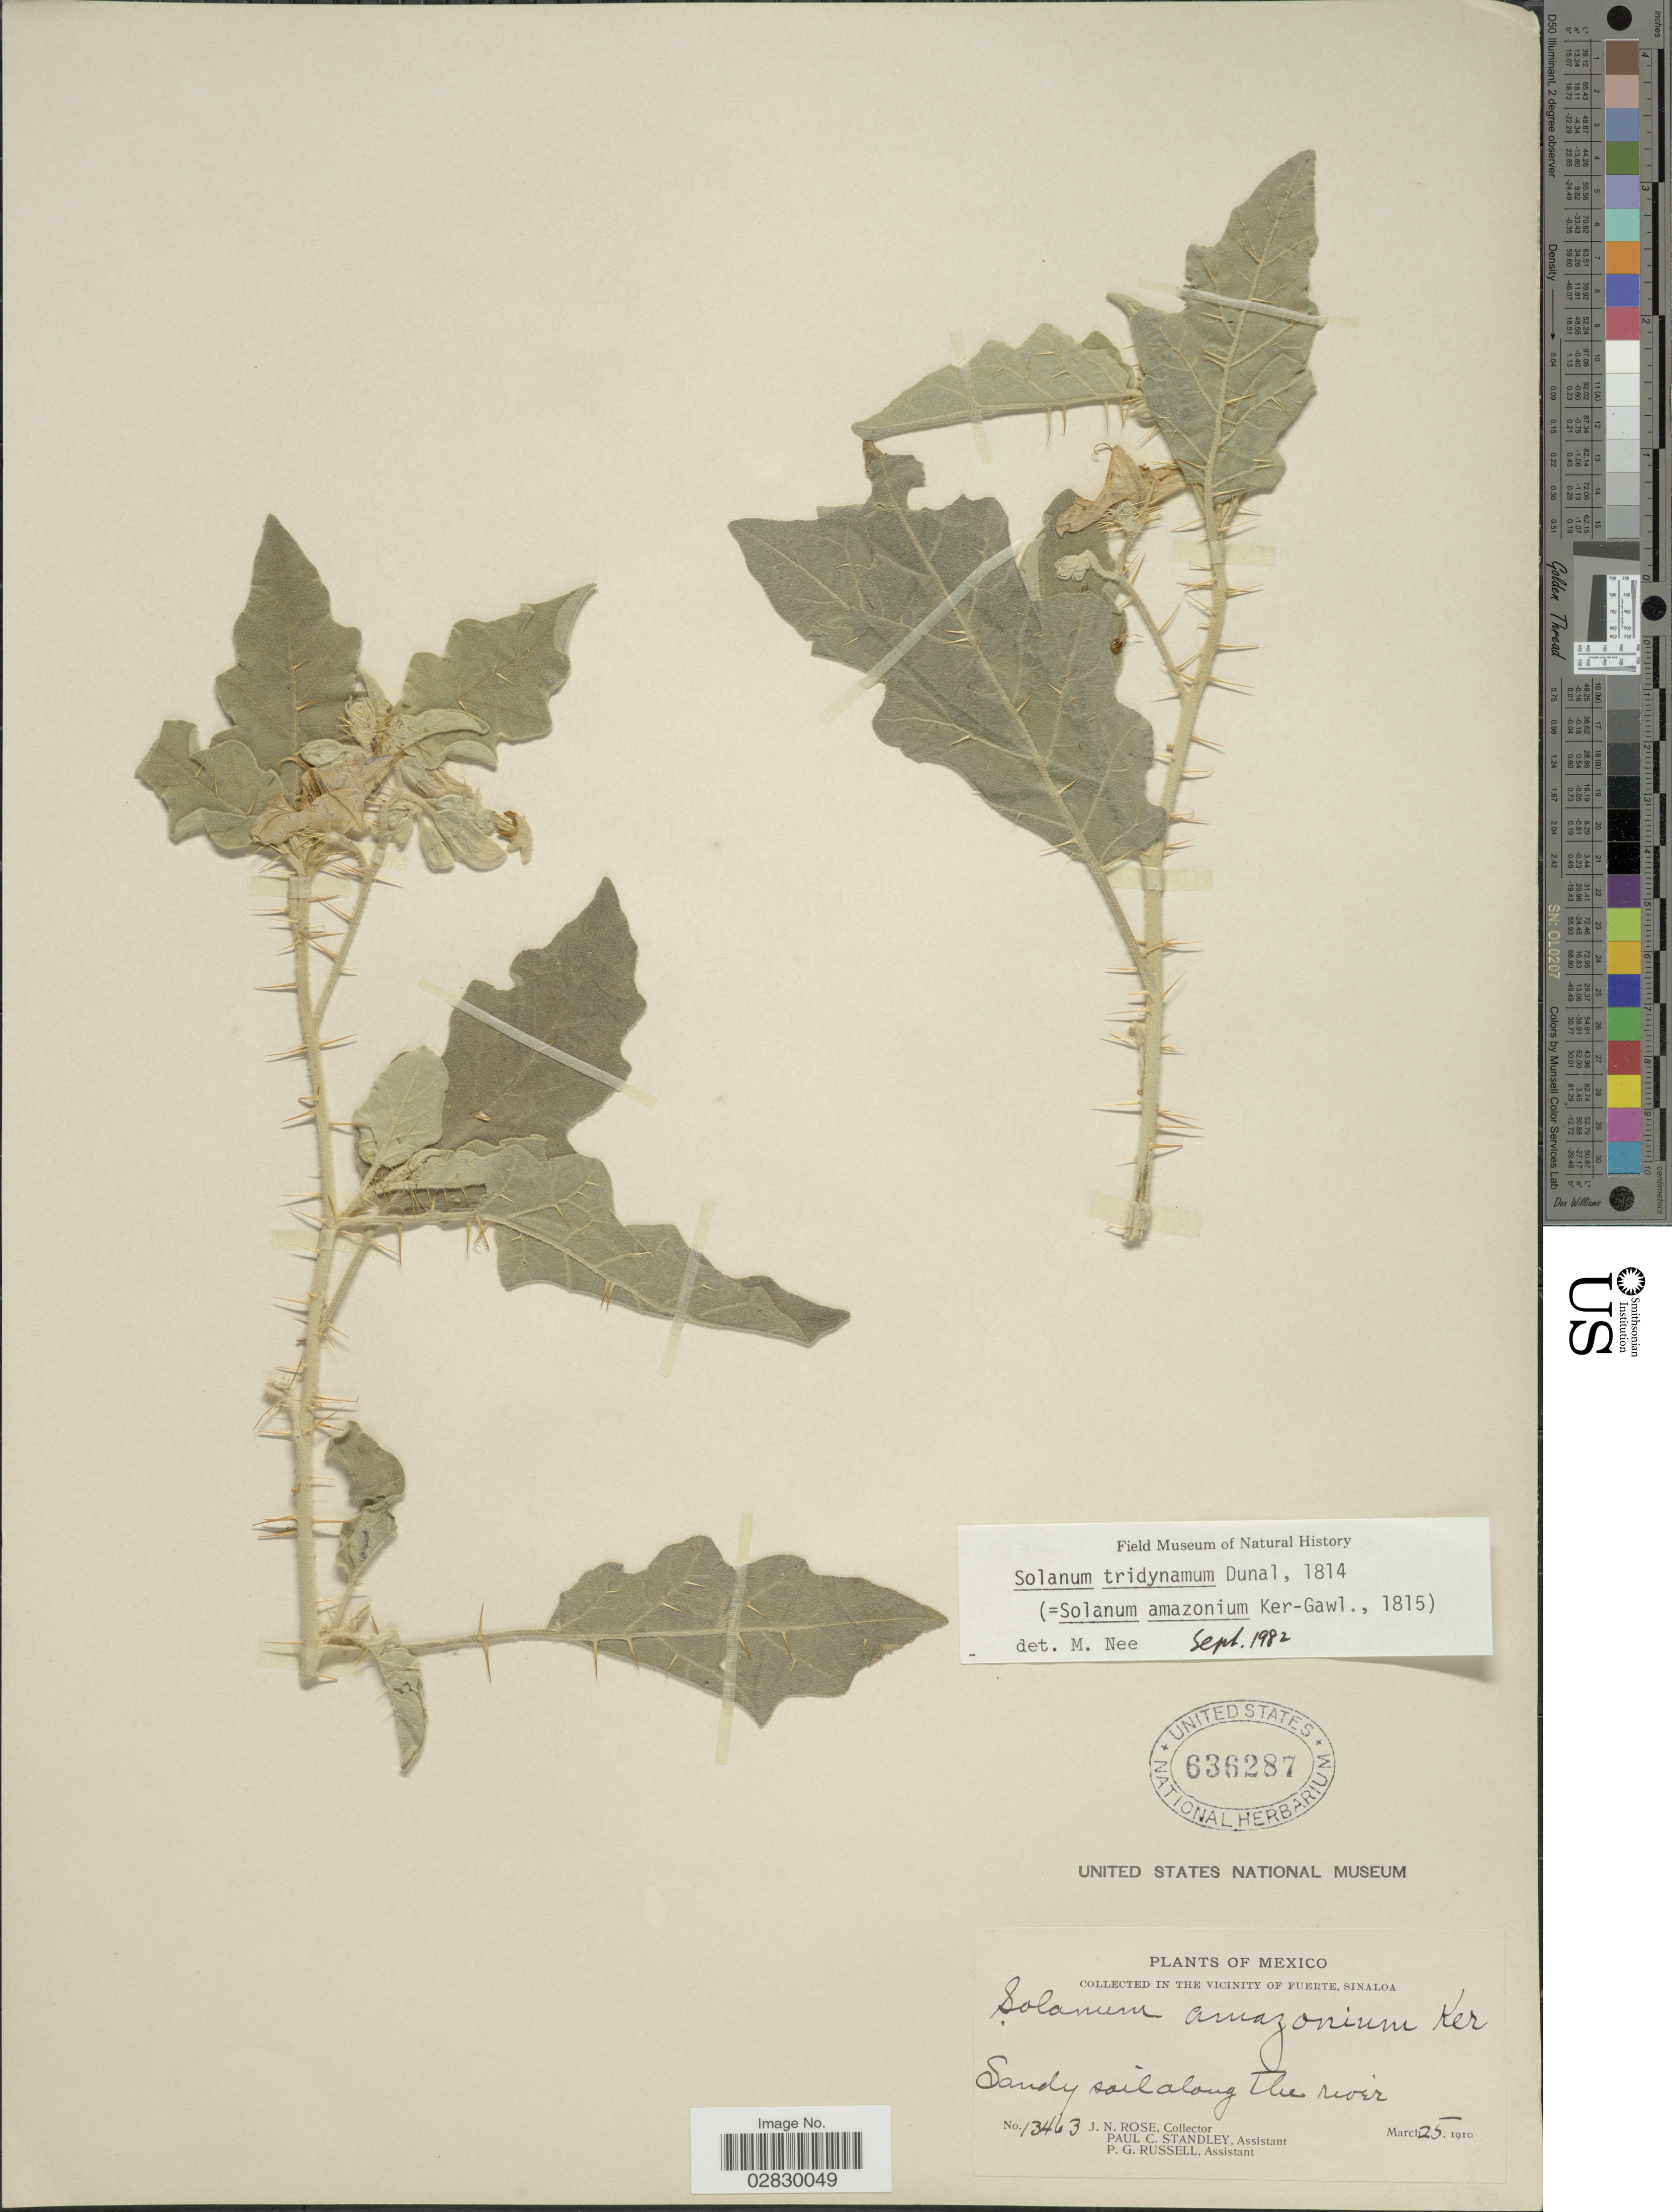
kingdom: Plantae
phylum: Tracheophyta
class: Magnoliopsida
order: Solanales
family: Solanaceae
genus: Solanum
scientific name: Solanum houstonii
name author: Dunal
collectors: J. N. Rose, P. C. Standley & P. G. Russell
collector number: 13463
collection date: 1910-03-25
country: Mexico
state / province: Sinaloa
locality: In the vicinity of Fuerte.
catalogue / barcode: US 636287